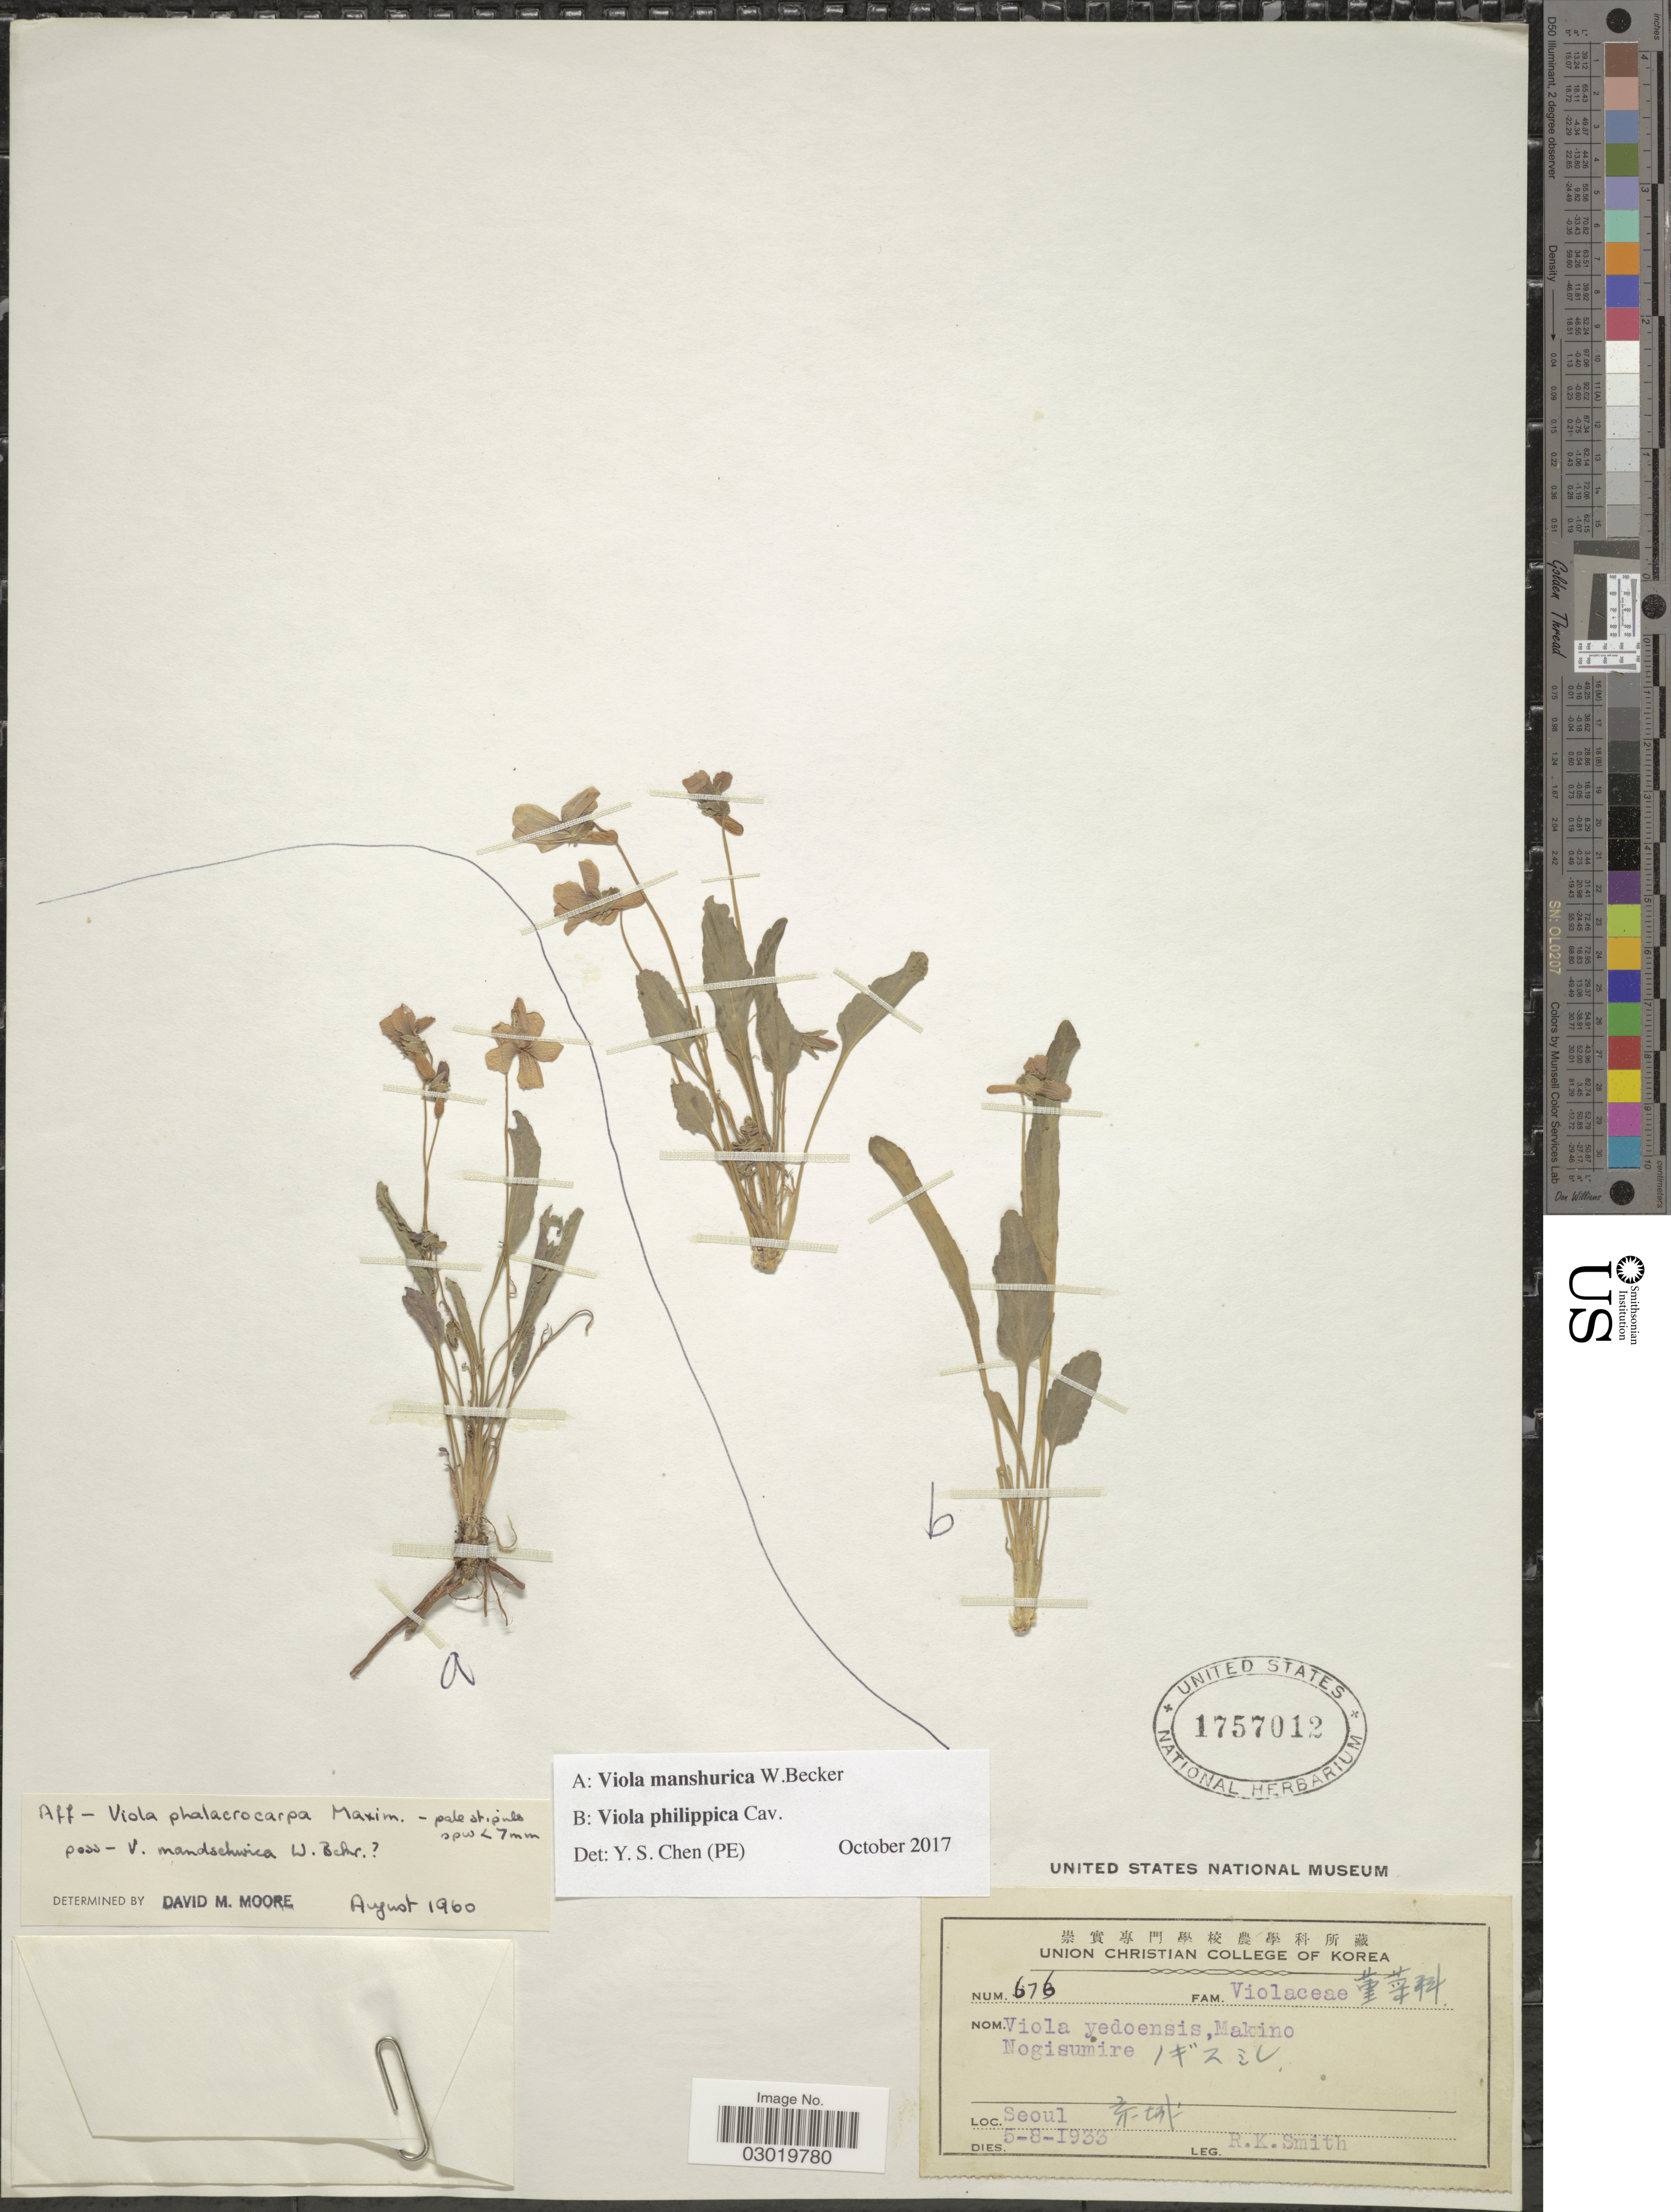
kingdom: Plantae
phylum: Tracheophyta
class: Magnoliopsida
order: Malpighiales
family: Violaceae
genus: Viola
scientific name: Viola mandshurica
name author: W. Becker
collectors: R. Smith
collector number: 676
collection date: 1933-08-05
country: South Korea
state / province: Seoul Special City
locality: Seoul X.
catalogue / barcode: US 1757012